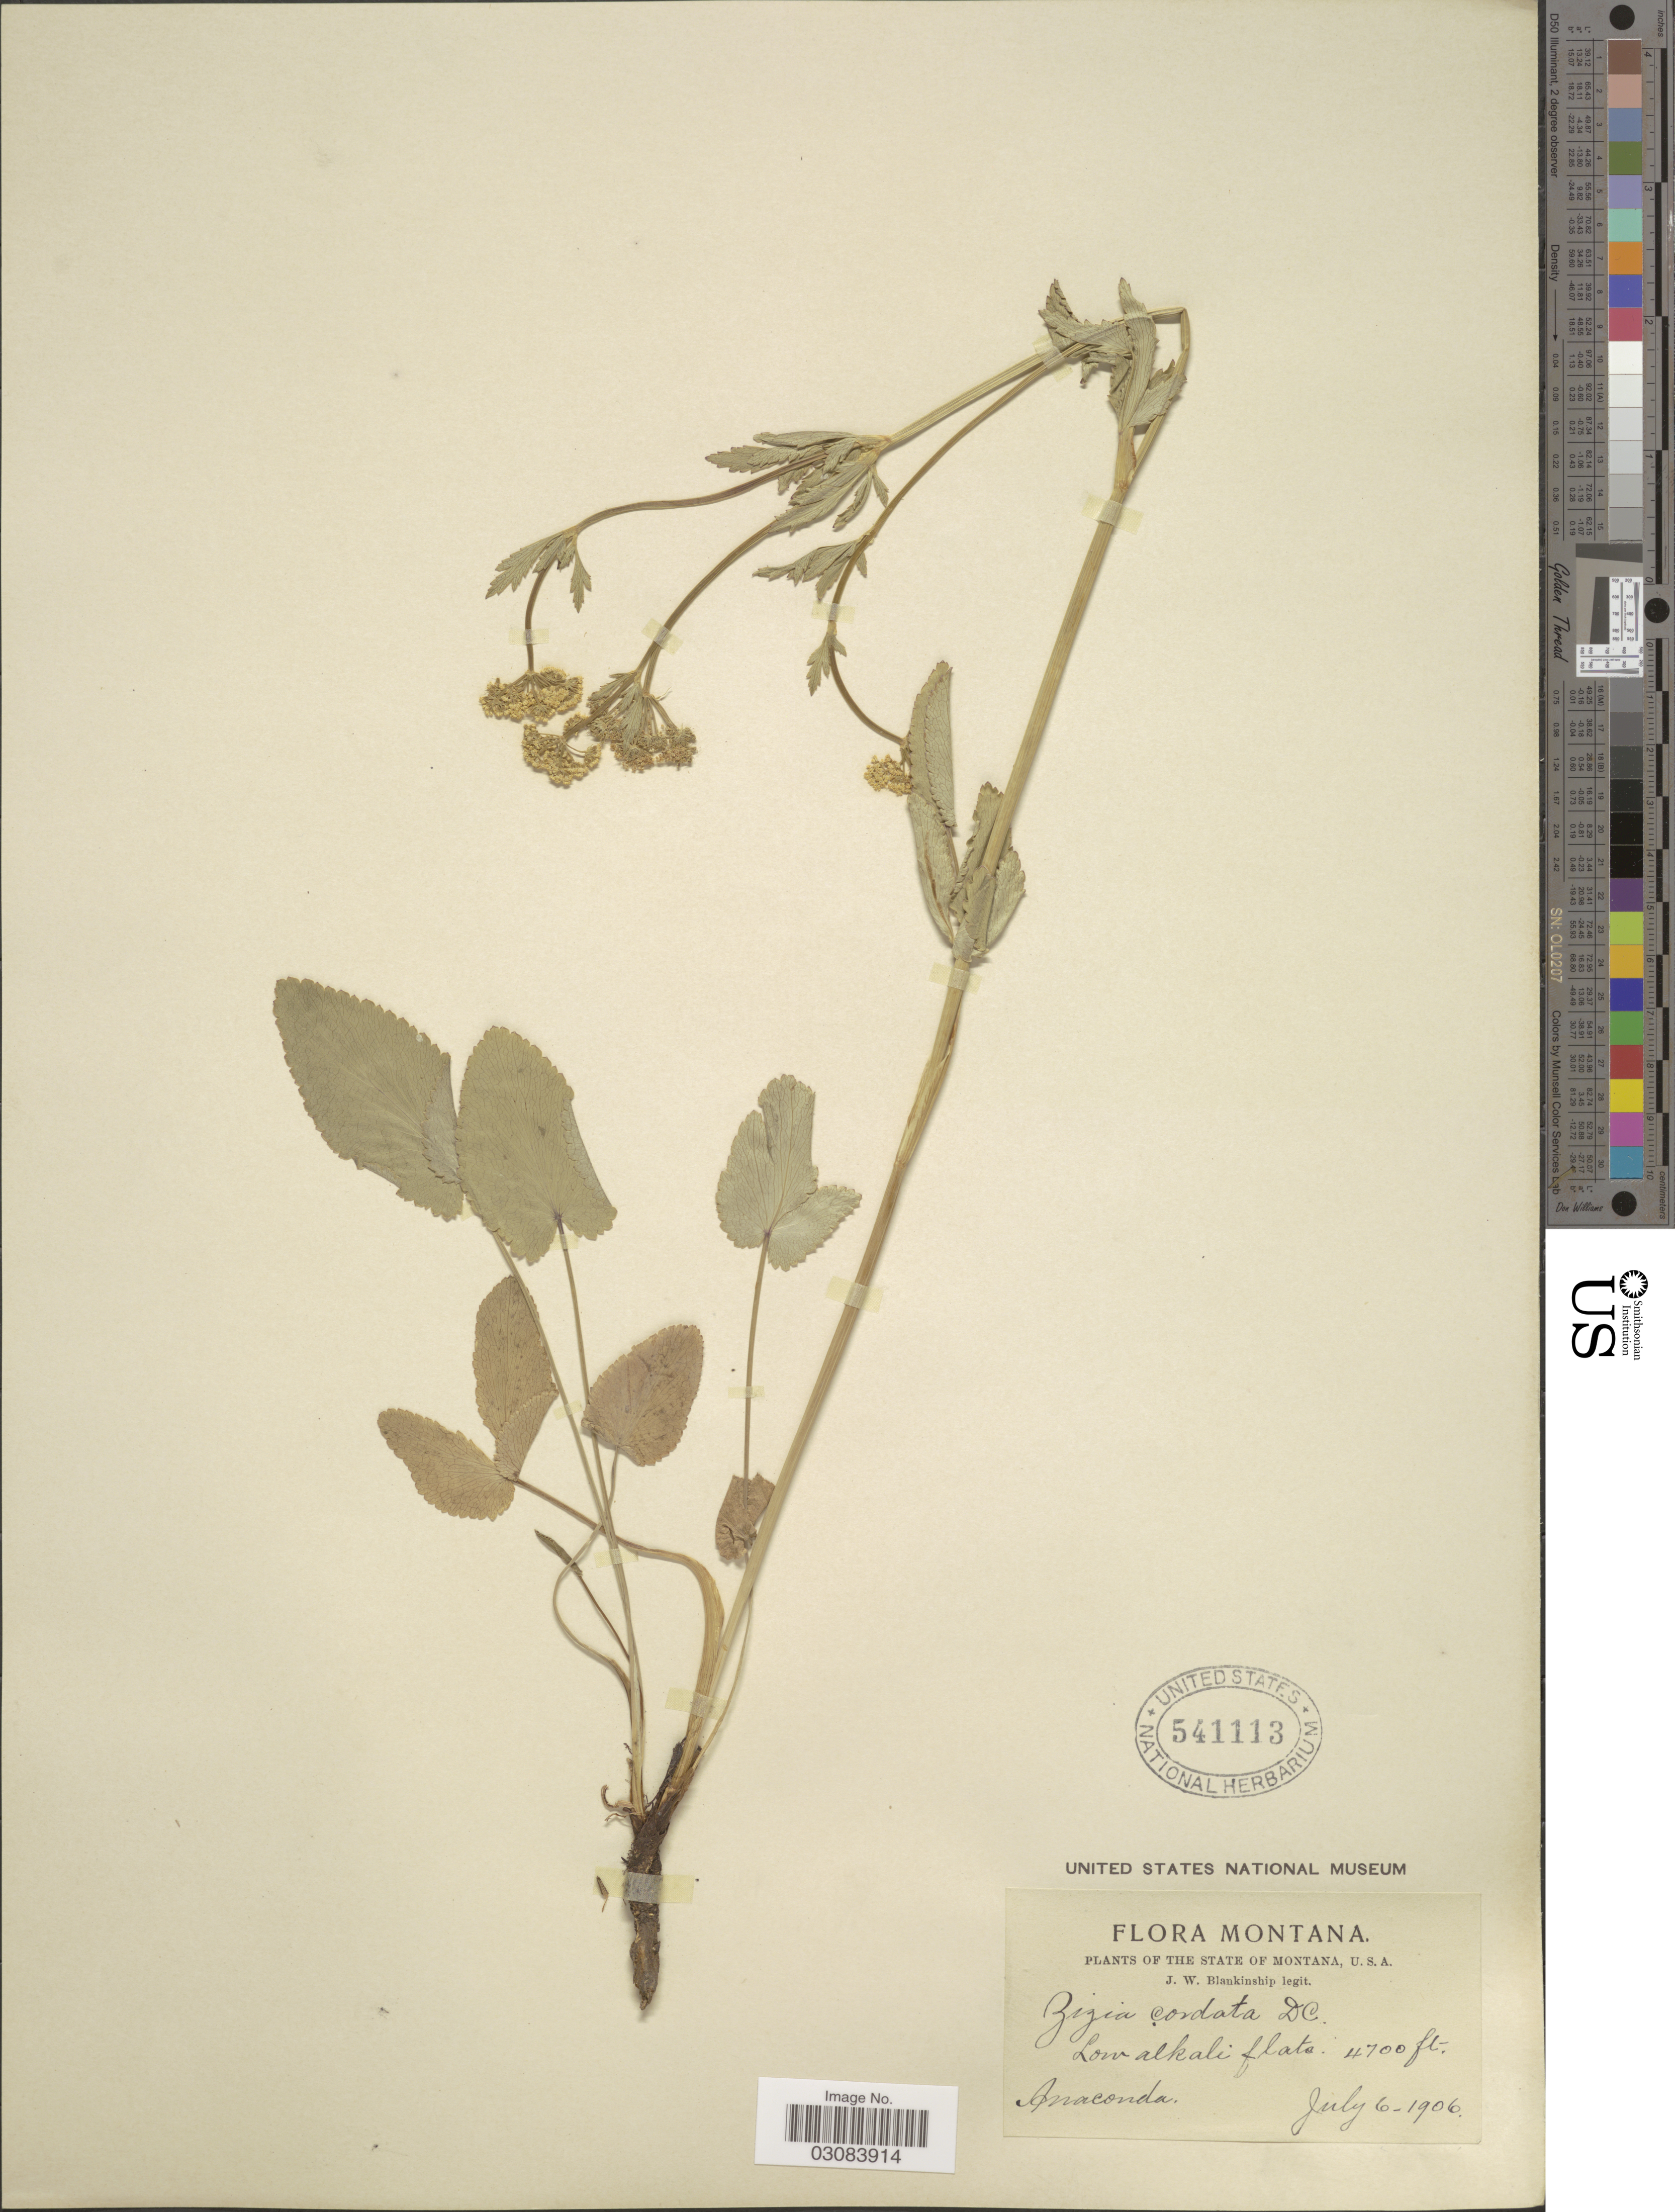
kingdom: Plantae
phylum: Tracheophyta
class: Magnoliopsida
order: Apiales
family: Apiaceae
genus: Zizia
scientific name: Zizia aptera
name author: (A. Gray) Fernald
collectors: J. W. Blankinship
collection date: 1906-07-06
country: United States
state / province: Montana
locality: Low alkali flats. Anaconda.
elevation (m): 1433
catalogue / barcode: US 541113